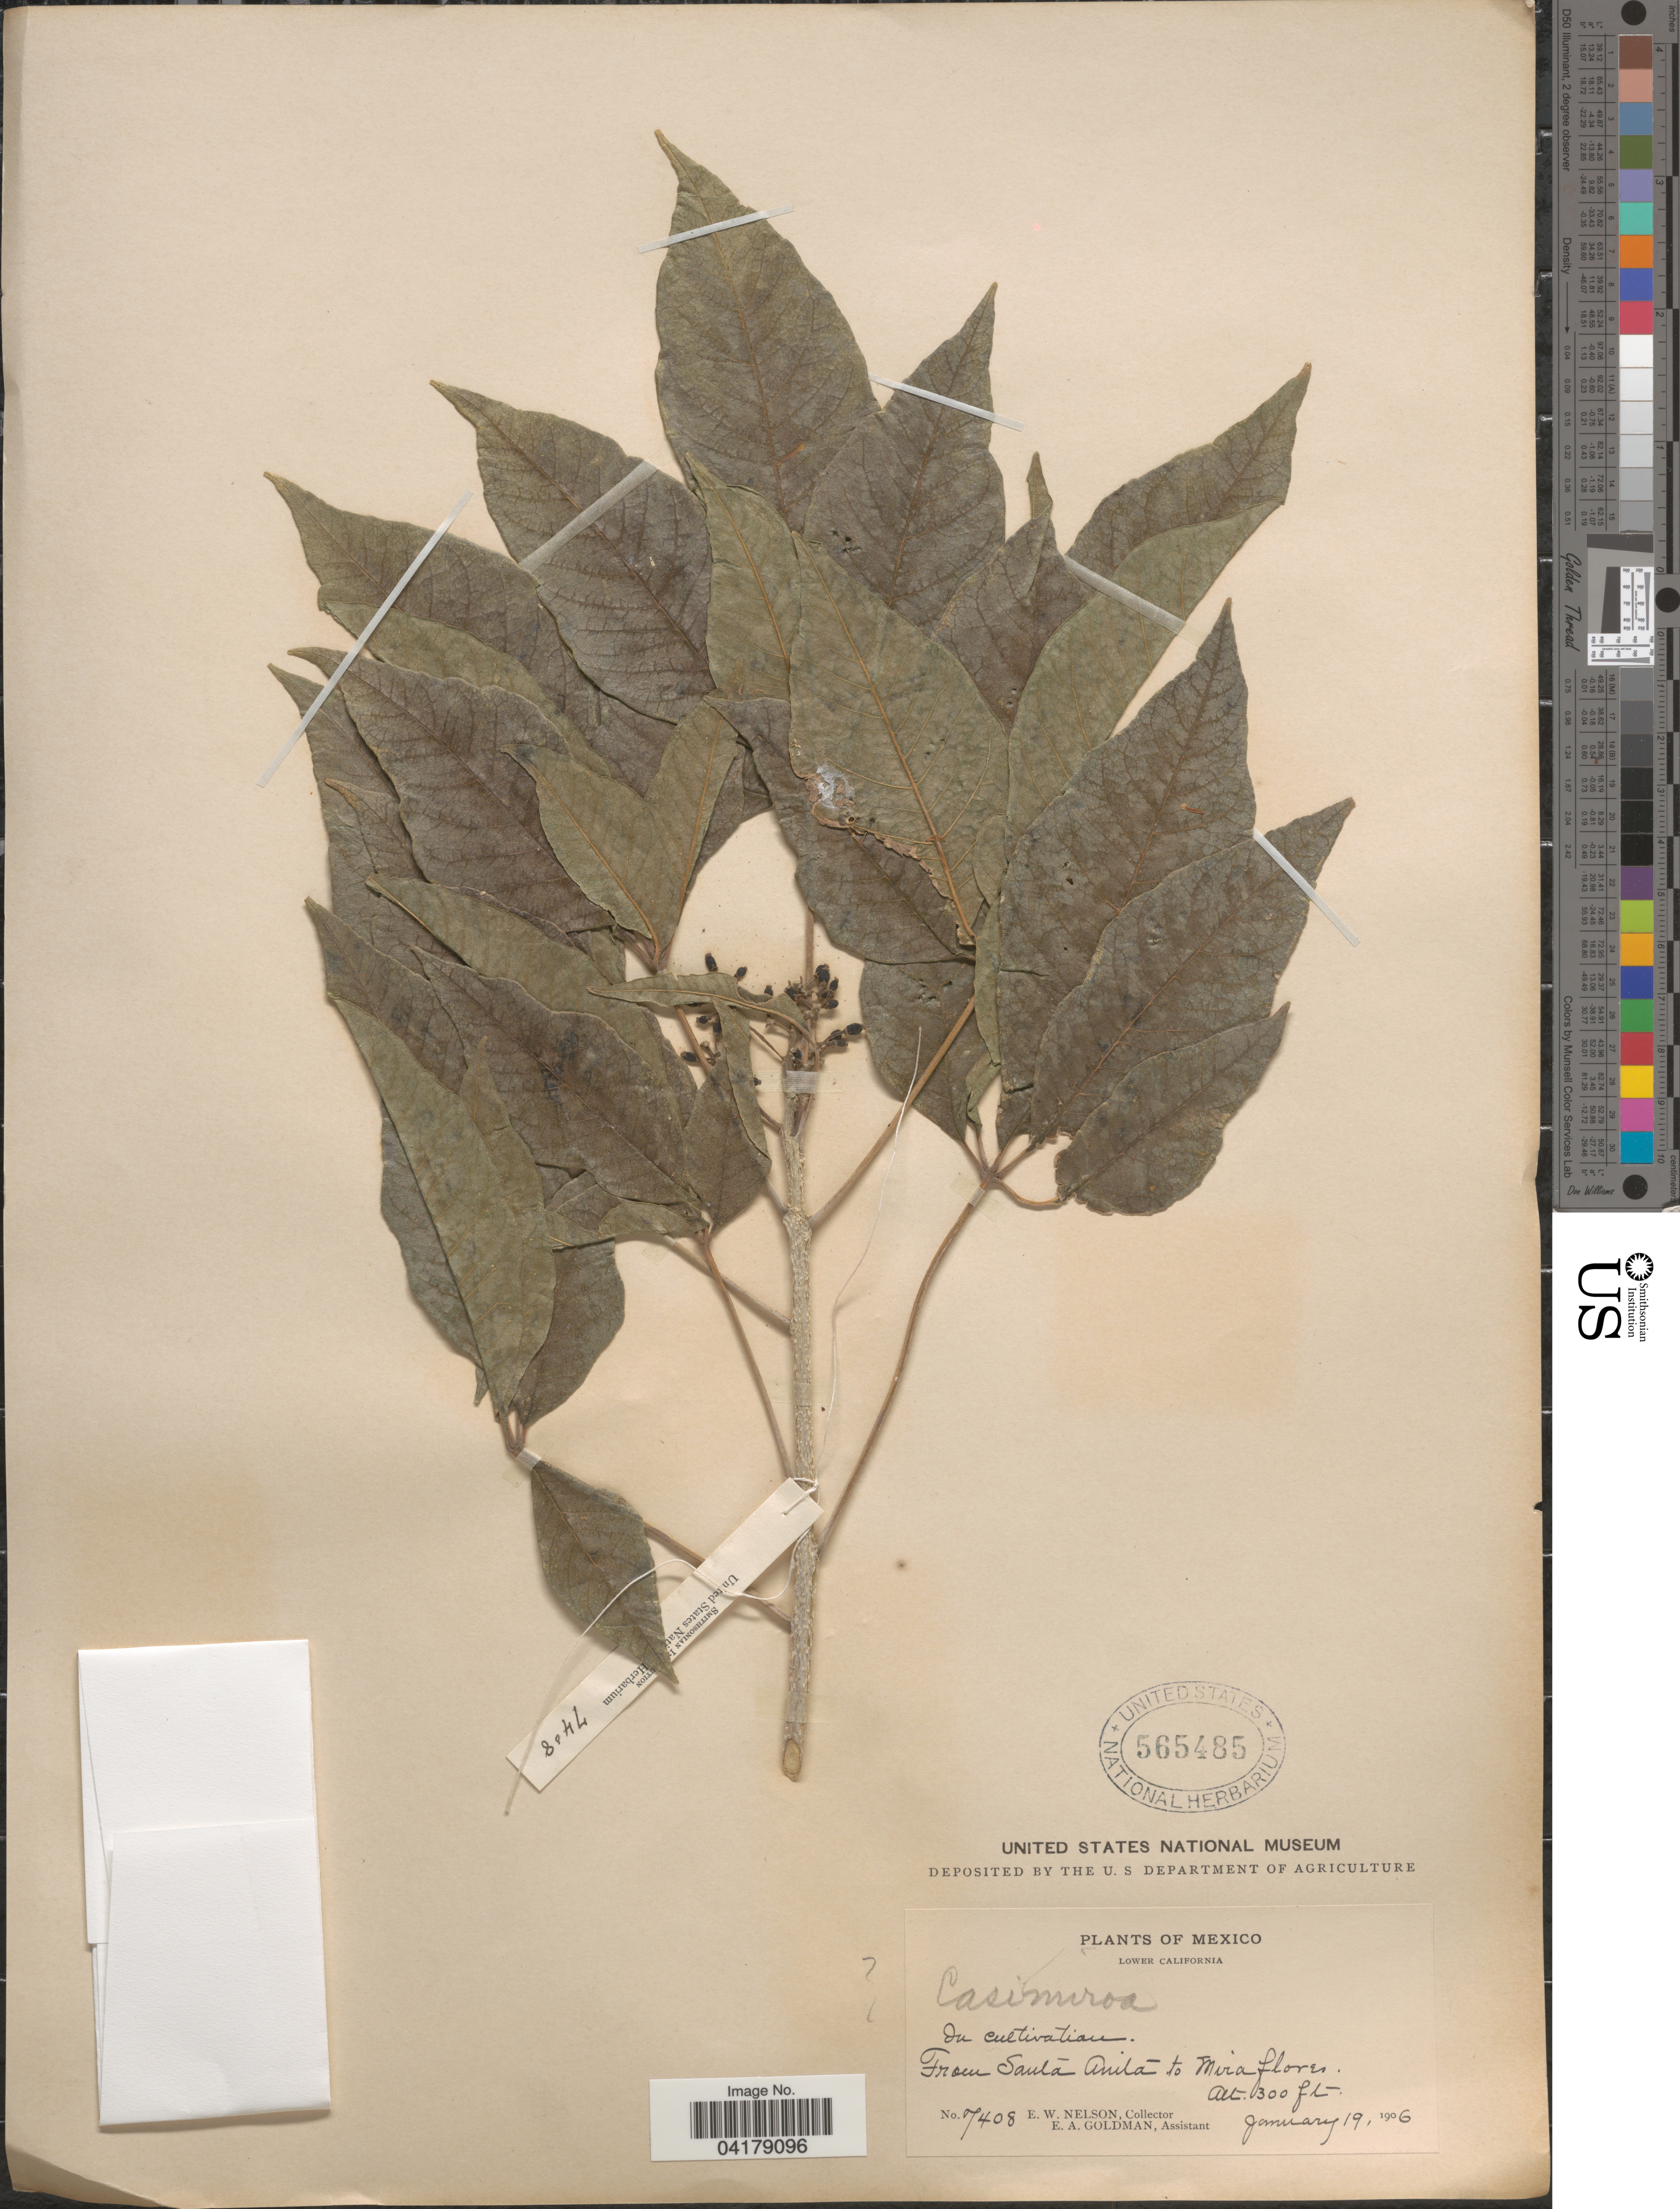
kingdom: Plantae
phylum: Tracheophyta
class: Magnoliopsida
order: Sapindales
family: Rutaceae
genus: Casimiroa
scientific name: Casimiroa sp.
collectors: E. W. Nelson & E. A. Goldman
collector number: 7408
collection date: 1906-01-19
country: Mexico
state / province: Baja California Sur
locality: Lower California. From Santa Anita to Miraflores.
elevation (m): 91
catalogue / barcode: US 565485